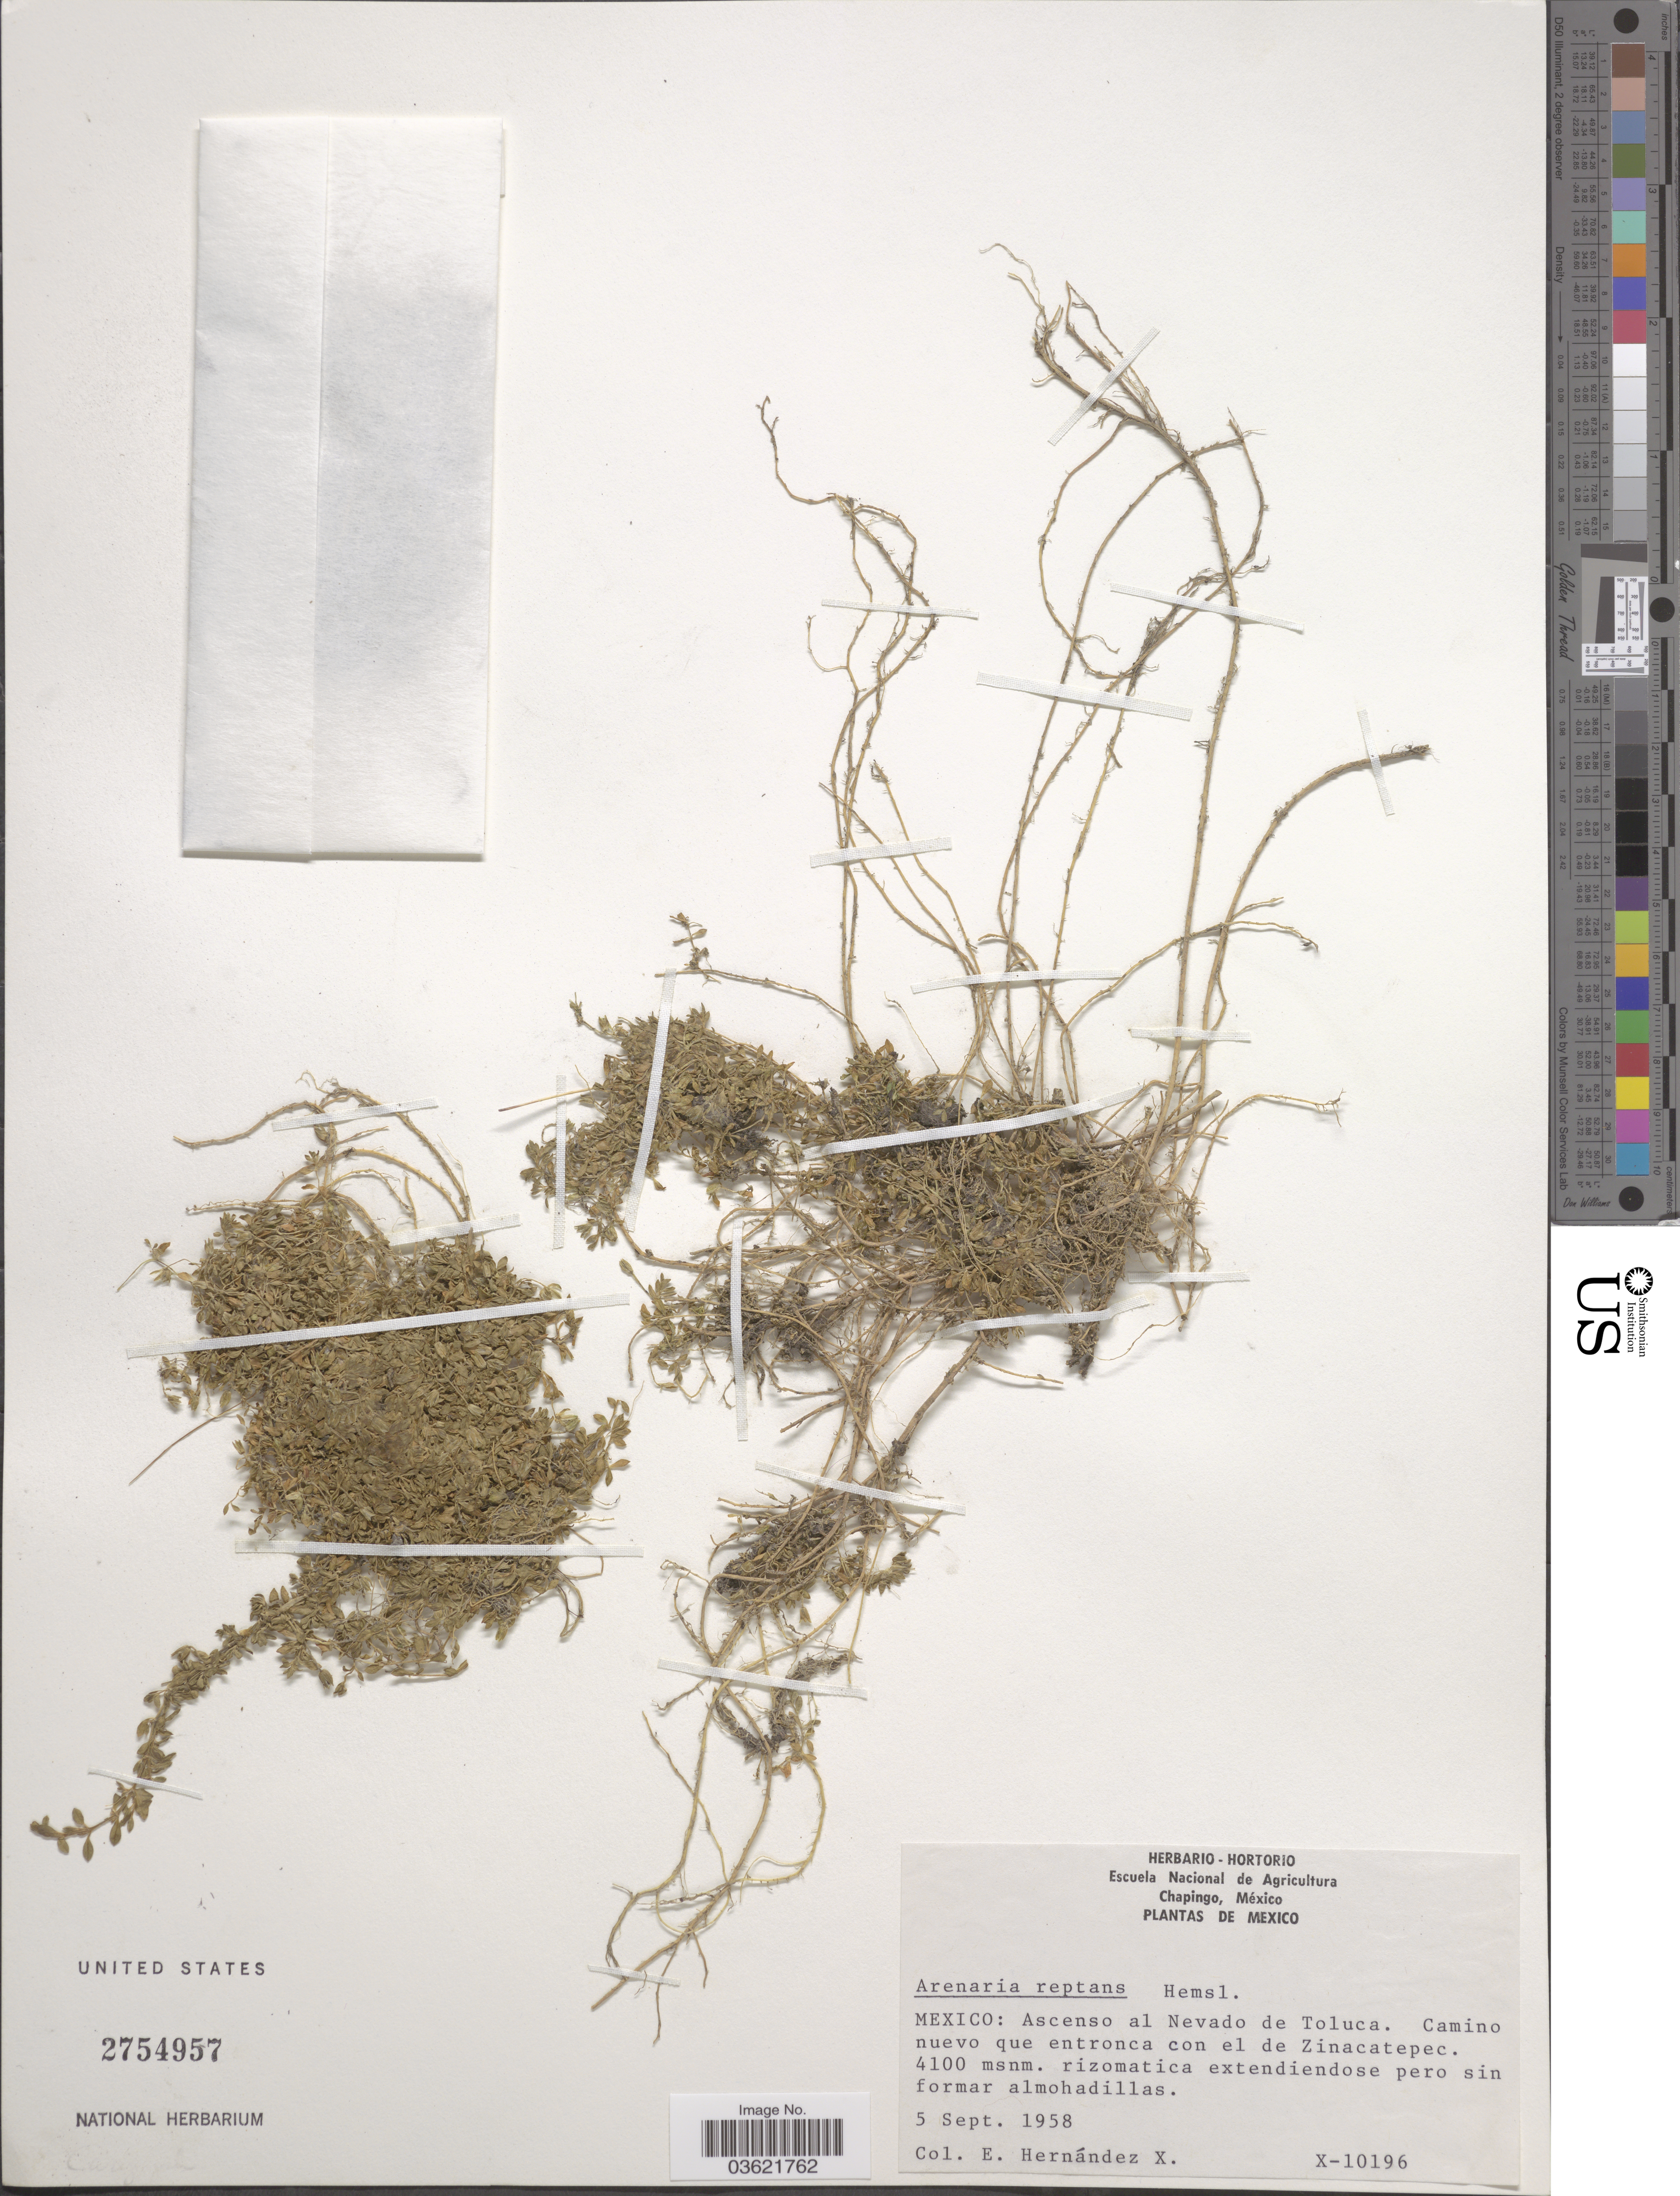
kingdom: Plantae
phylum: Tracheophyta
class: Magnoliopsida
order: Caryophyllales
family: Caryophyllaceae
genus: Arenaria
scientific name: Arenaria reptans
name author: Hemsl.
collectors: E. Hernandez X.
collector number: X-10196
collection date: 1958-09-05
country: Mexico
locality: Ascenso al Nevado de Toluca. Camino nuevo que entronca con el de Zinacatepec.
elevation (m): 4100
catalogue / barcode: US 2754957